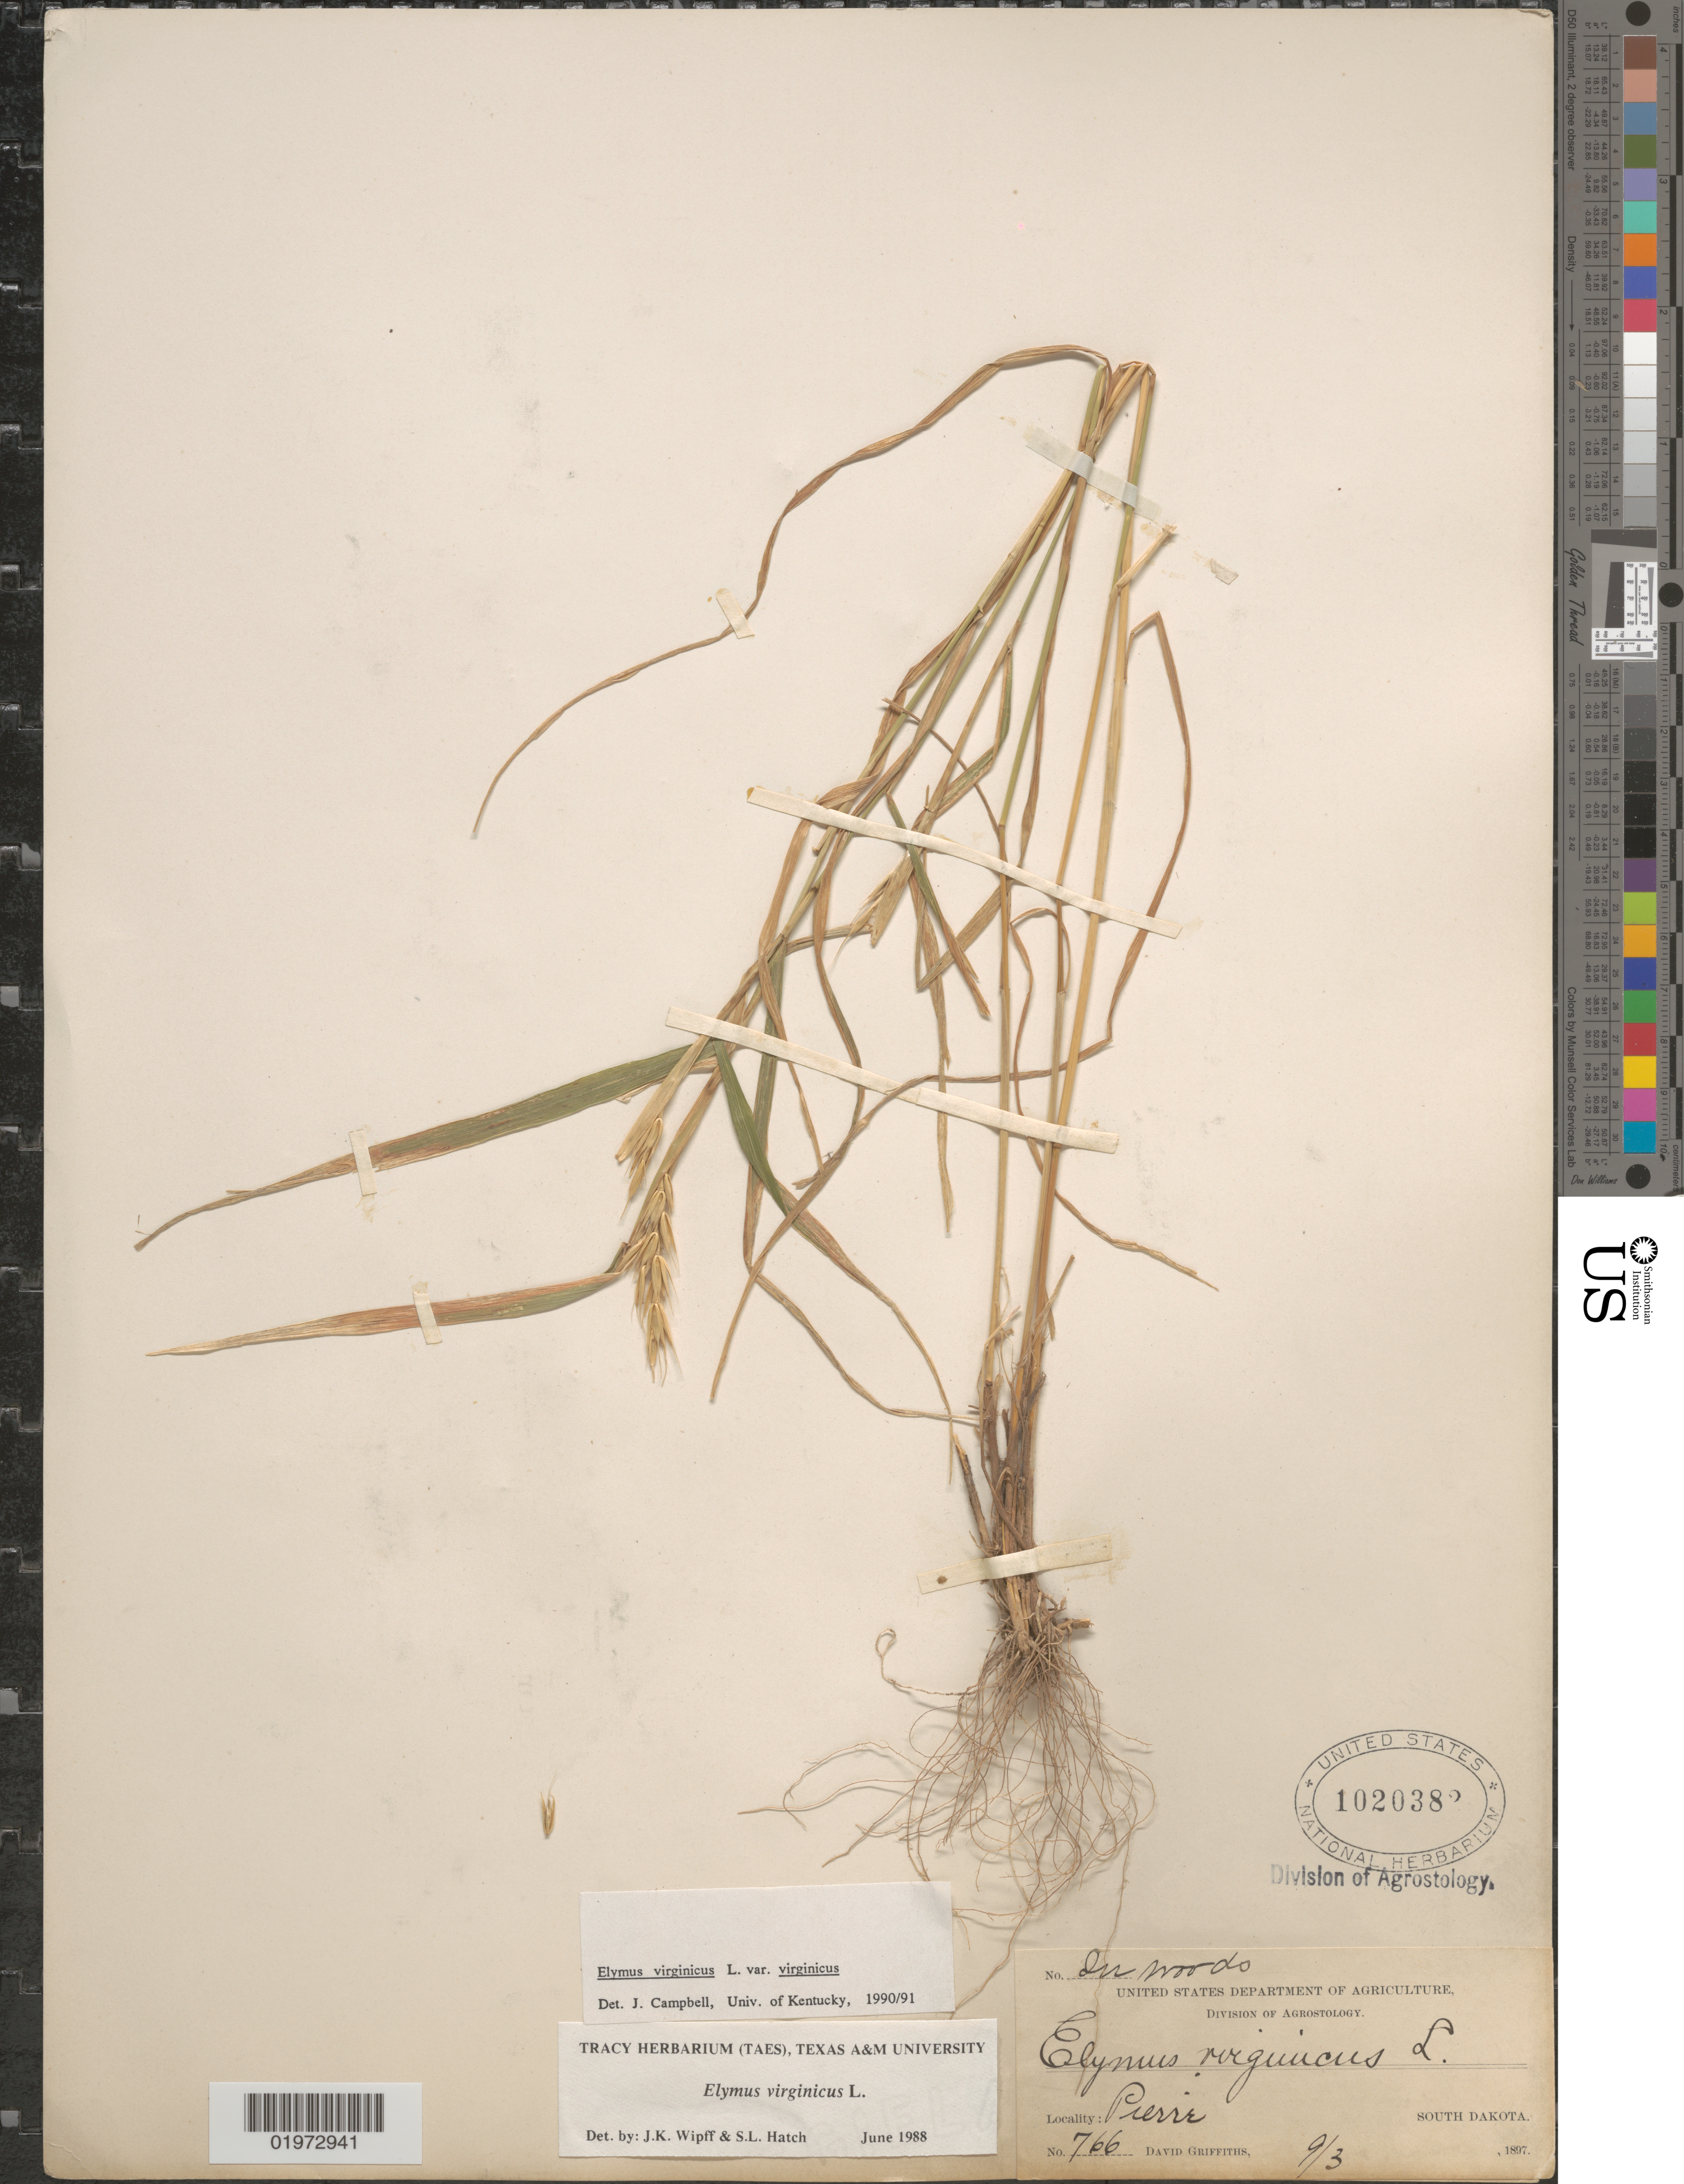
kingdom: Plantae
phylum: Tracheophyta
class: Liliopsida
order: Poales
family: Poaceae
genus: Elymus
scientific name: Elymus virginicus var. halophilus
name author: L.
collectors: D. Griffiths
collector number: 766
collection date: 1897-09-03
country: United States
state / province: South Dakota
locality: Pierre.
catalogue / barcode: US 1020382